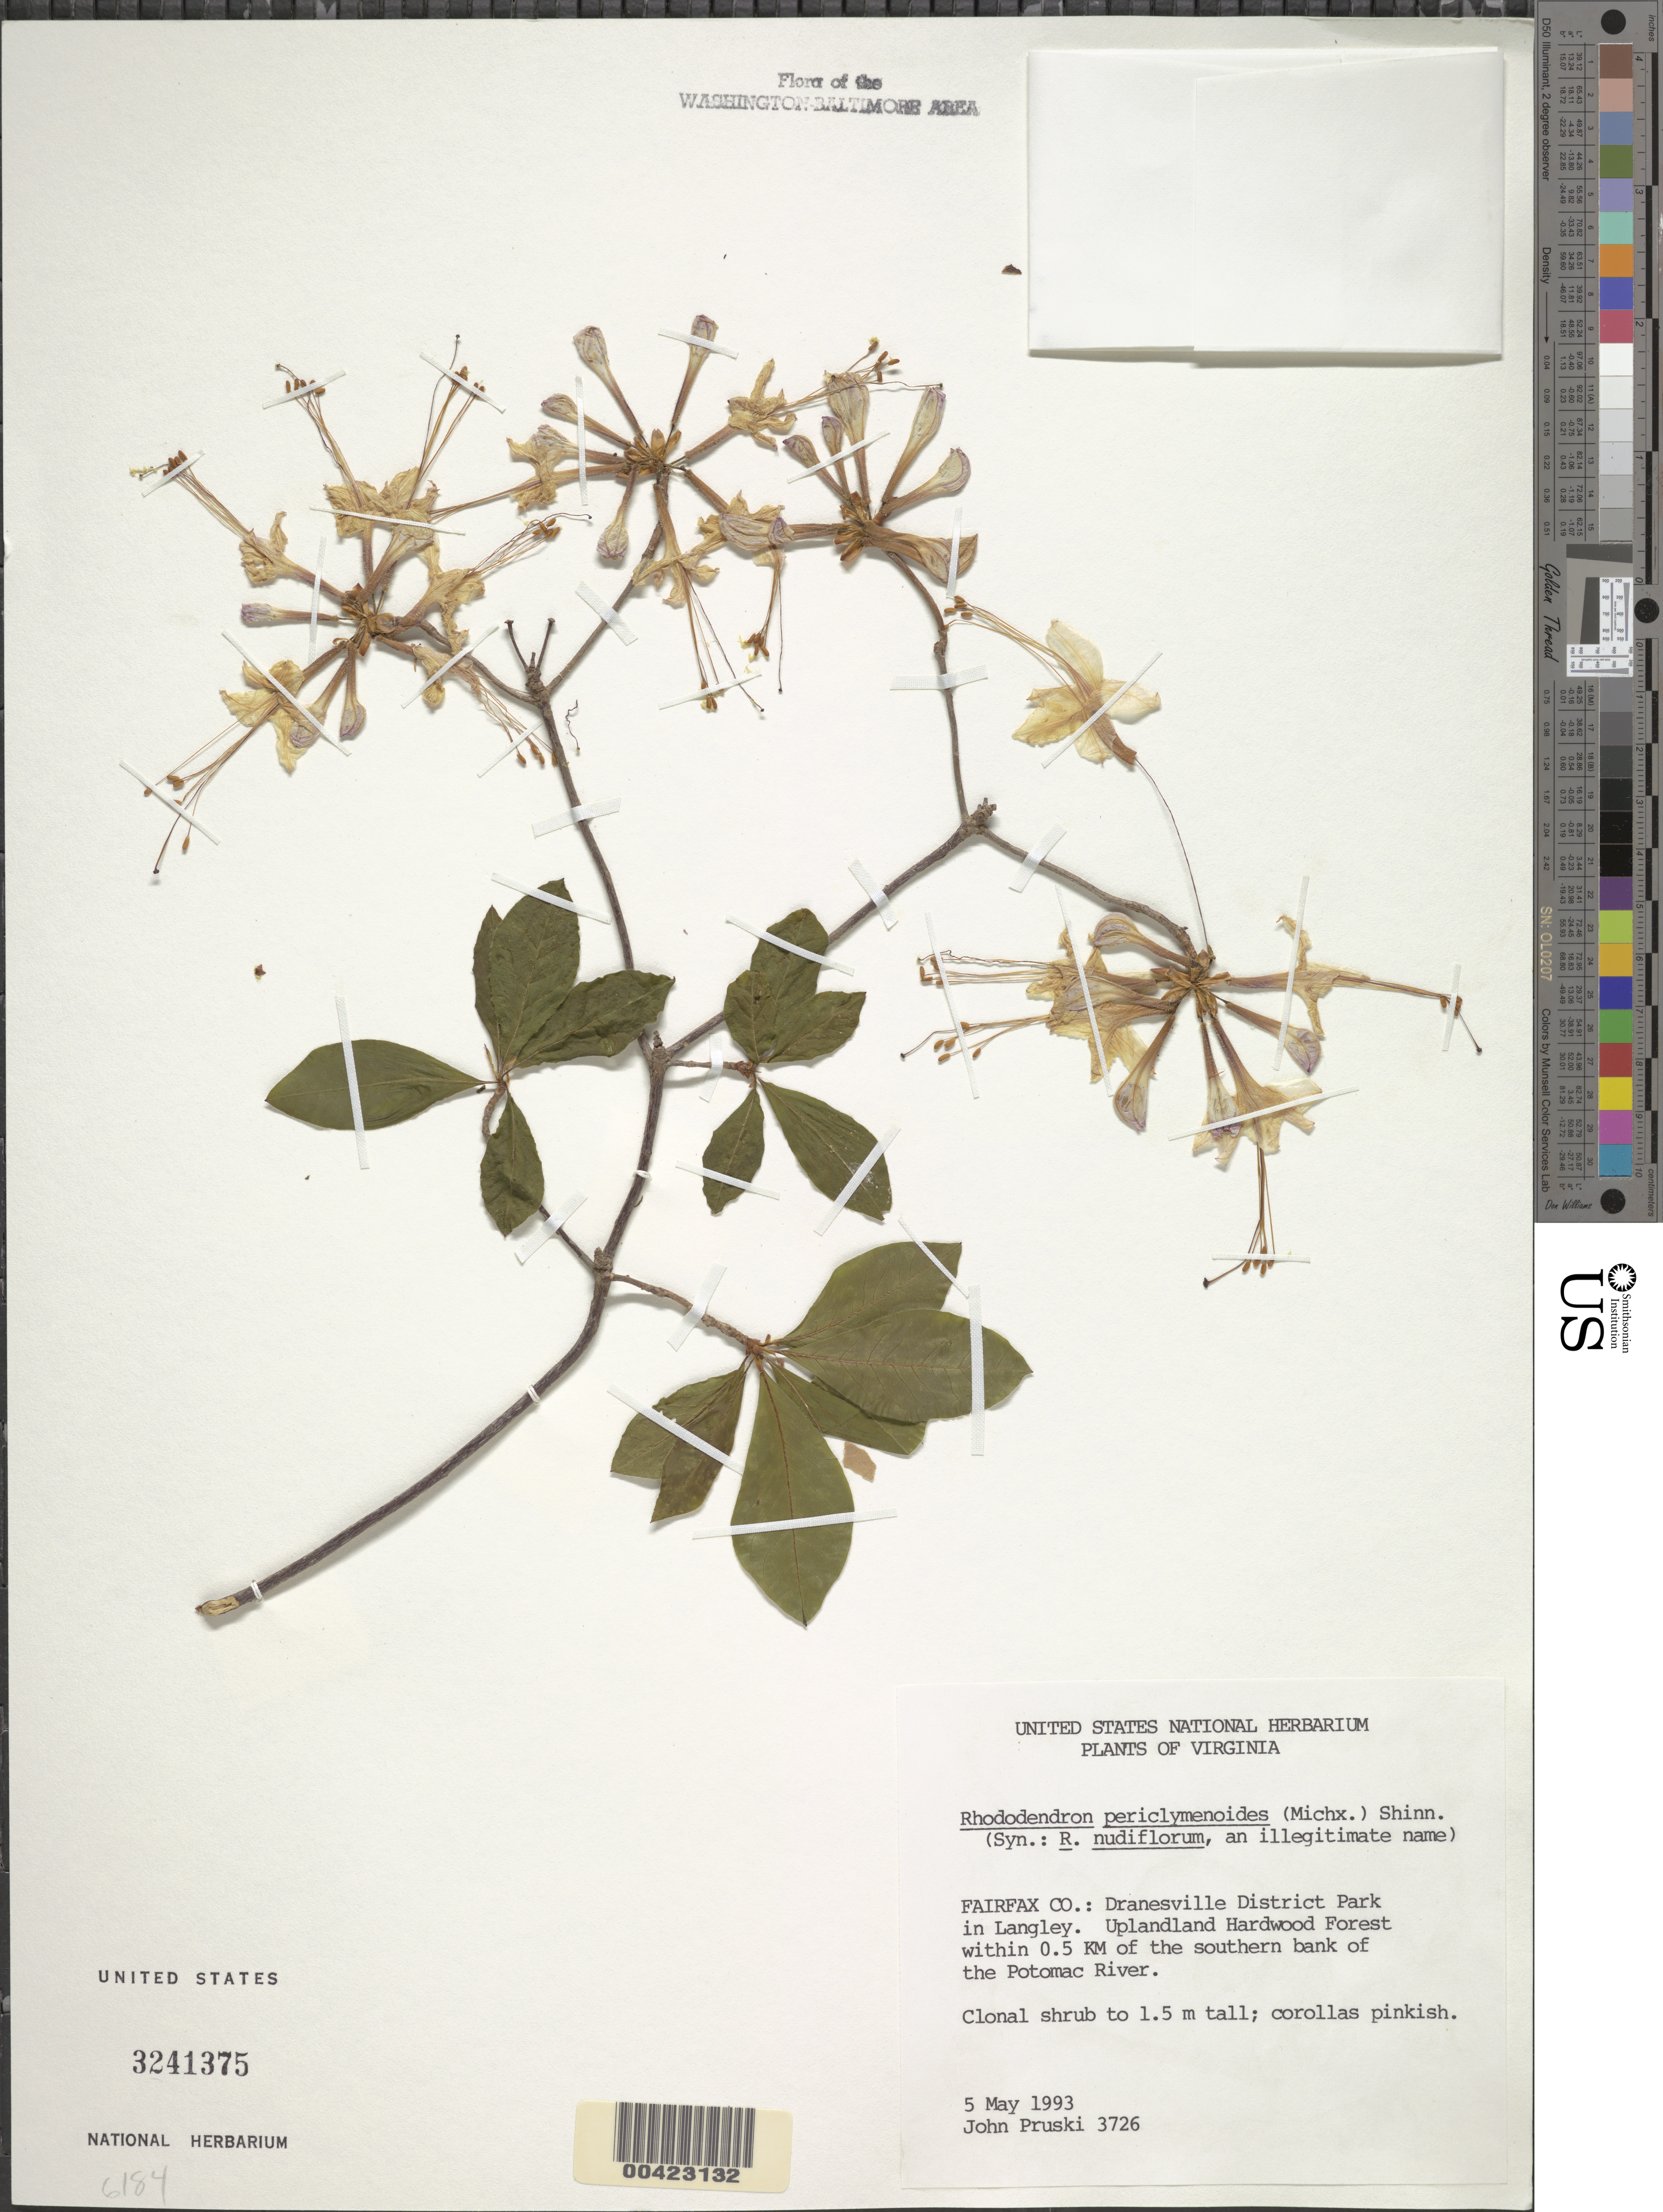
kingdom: Plantae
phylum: Tracheophyta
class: Magnoliopsida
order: Ericales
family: Ericaceae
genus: Rhododendron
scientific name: Rhododendron periclymenoides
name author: (Michx.) Shinners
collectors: J. F. Pruski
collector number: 3726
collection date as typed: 05 May 1993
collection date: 1993-05-05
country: United States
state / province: Virginia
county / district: Fairfax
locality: Drainesville District Park, Langley, Scotts Run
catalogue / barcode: US 3241375